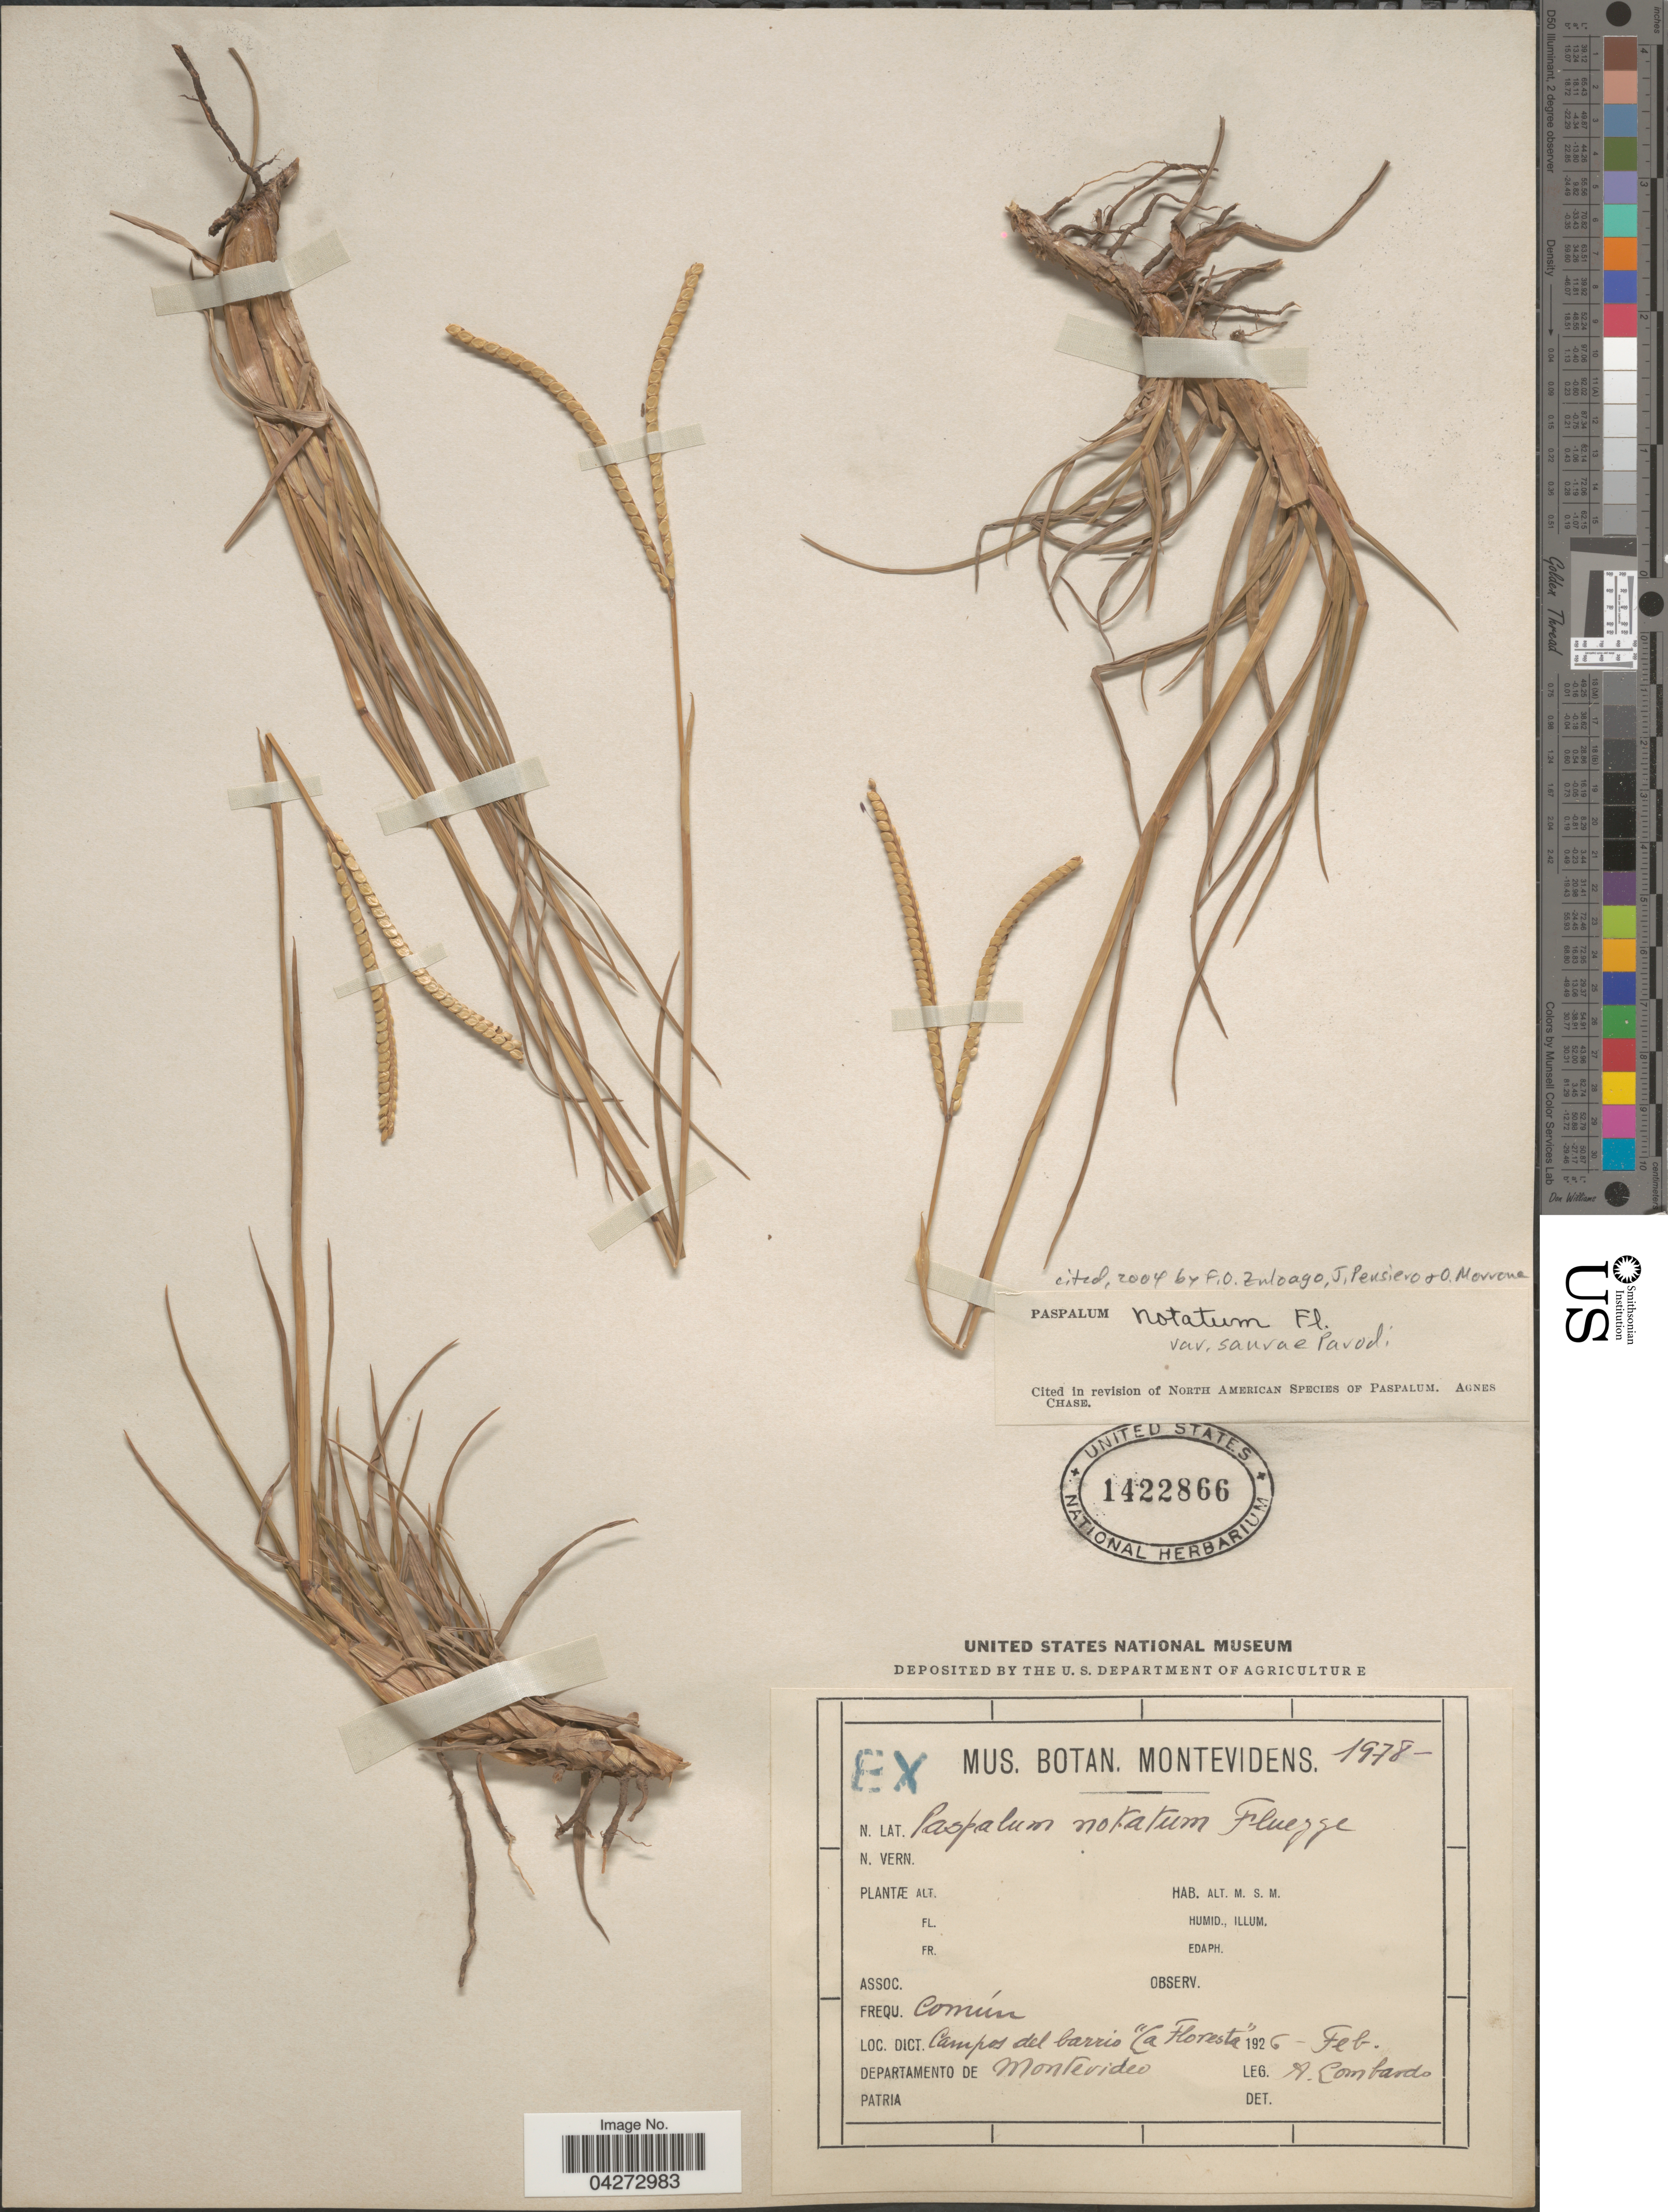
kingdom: Plantae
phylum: Tracheophyta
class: Liliopsida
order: Poales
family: Poaceae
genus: Paspalum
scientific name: Paspalum notatum var. saurae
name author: Parodi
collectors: A. Lombardo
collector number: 1978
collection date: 1926-02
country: Uruguay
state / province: Montevideo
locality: Campos del barrio "La Floresta". Departamento de Montevideo.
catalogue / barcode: US 1422866